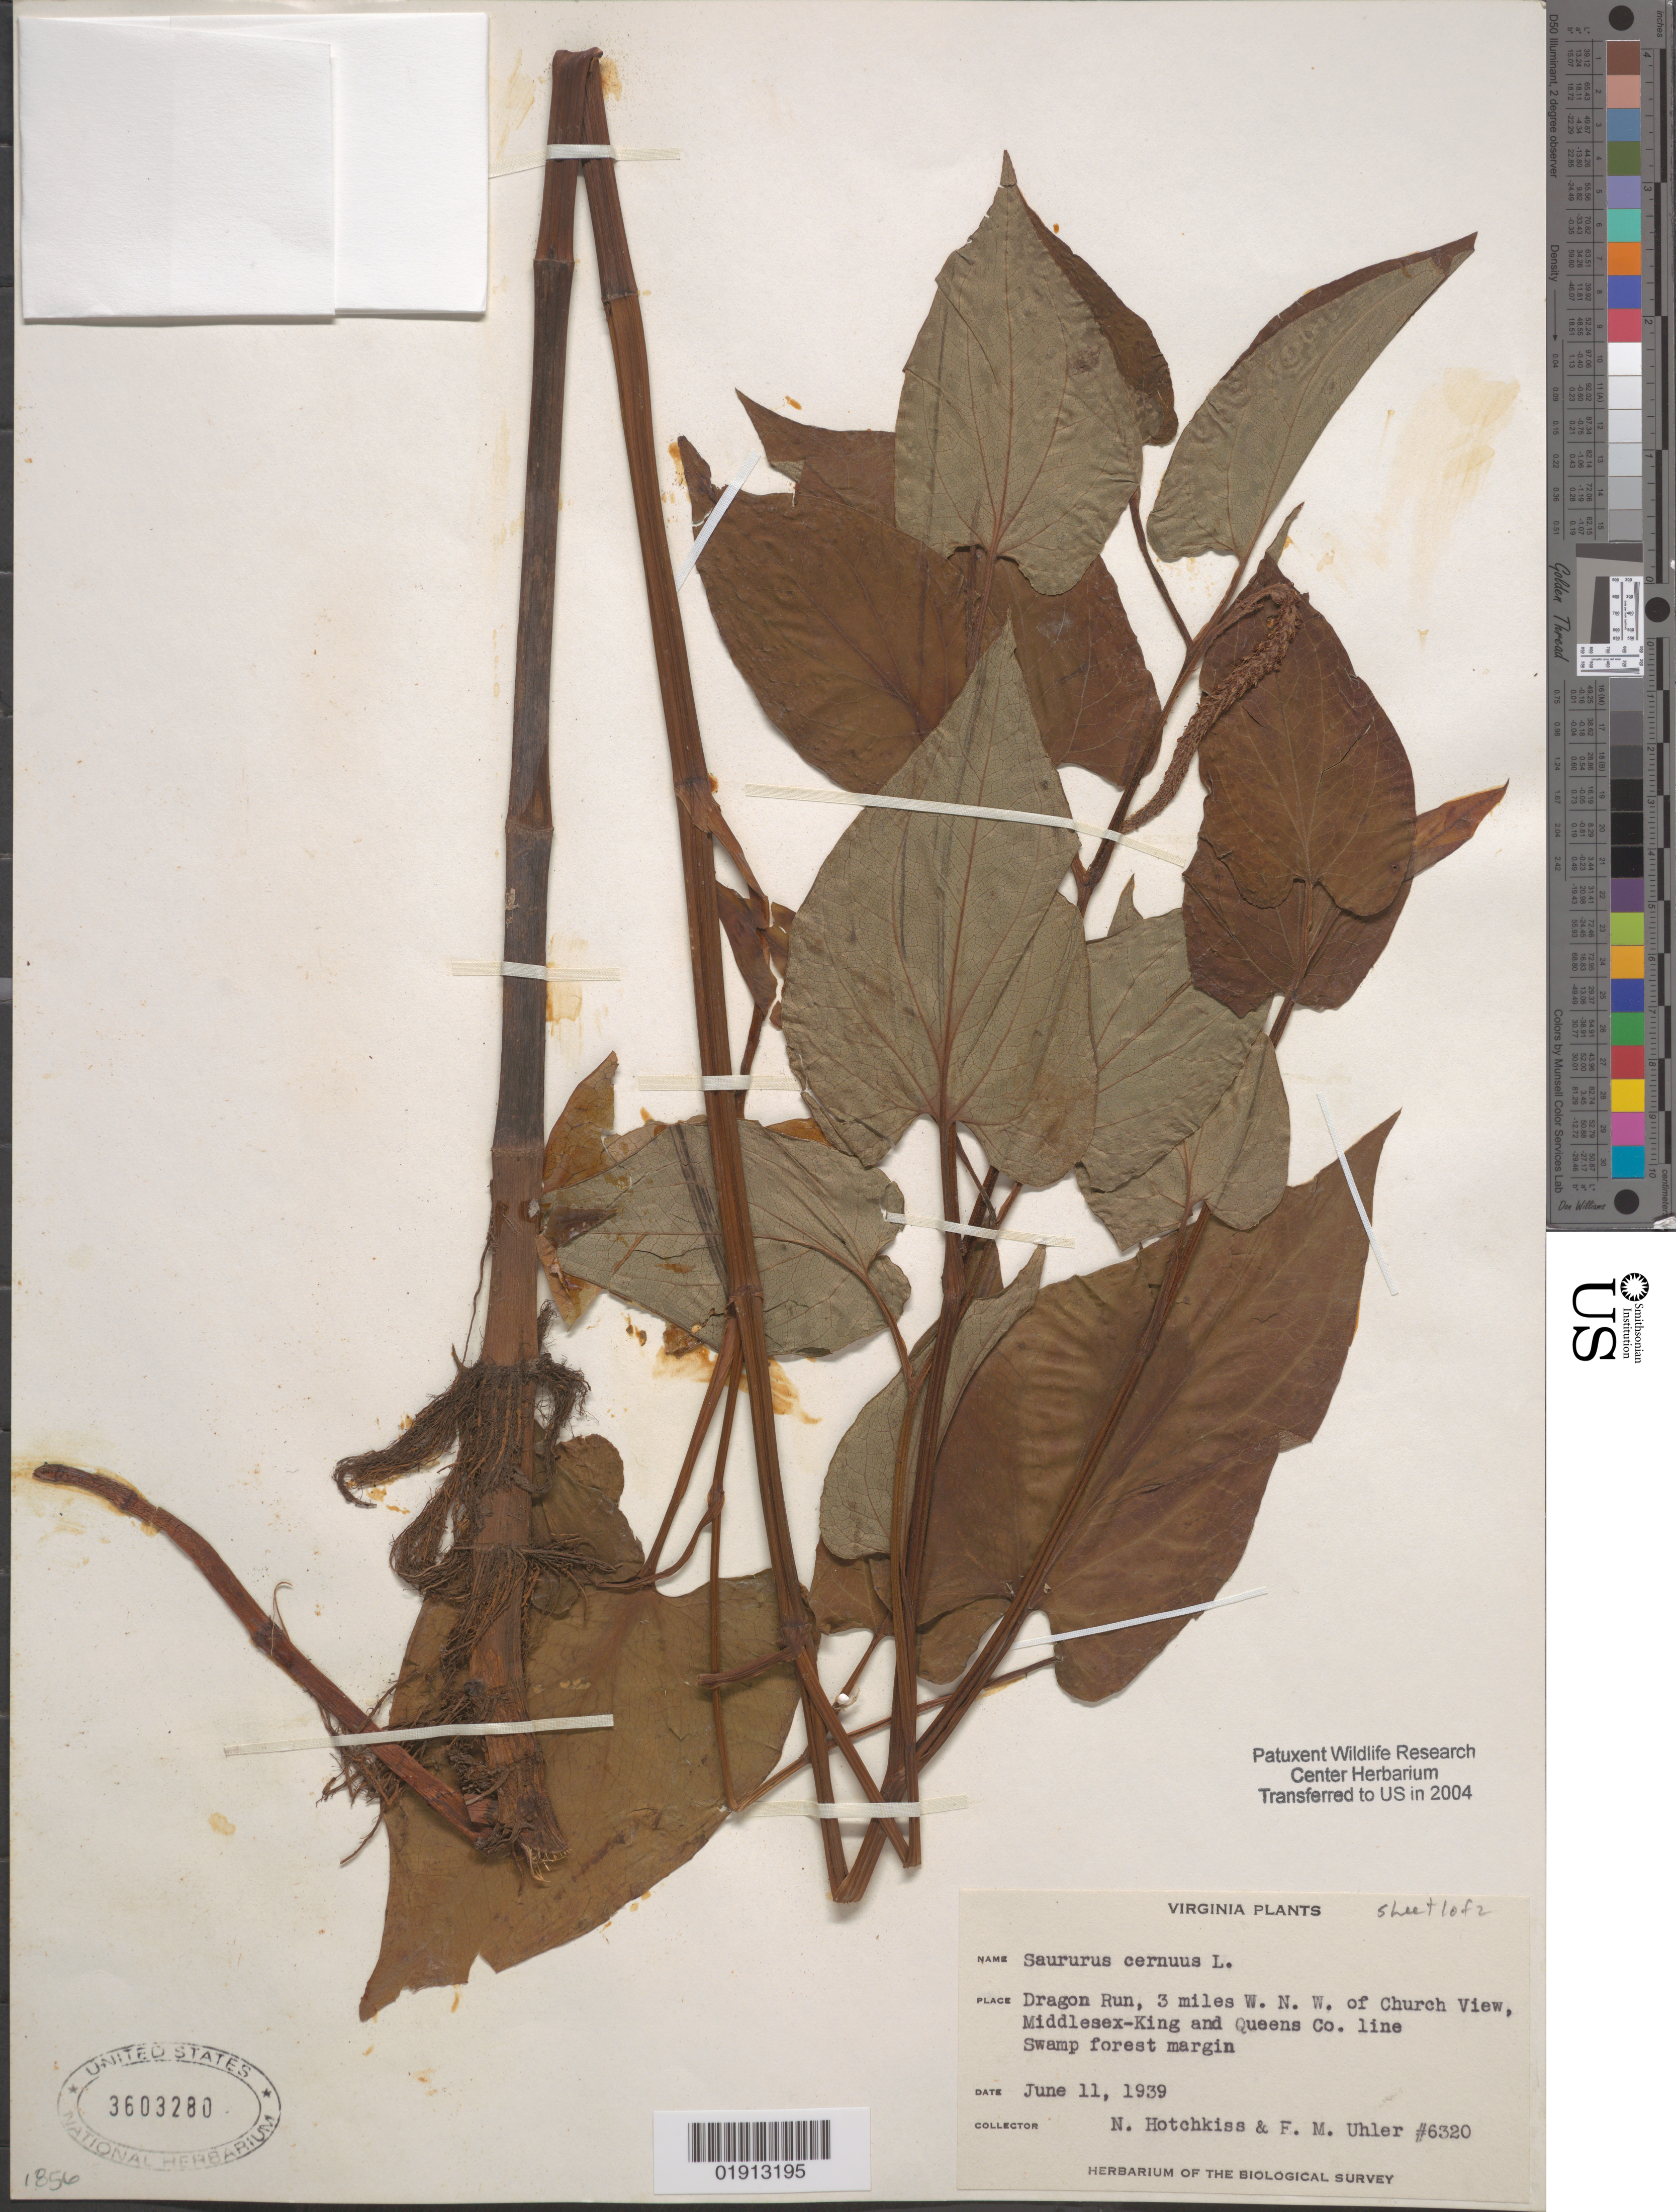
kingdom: Plantae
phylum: Tracheophyta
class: Magnoliopsida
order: Piperales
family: Saururaceae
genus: Saururus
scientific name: Saururus cernuus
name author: L.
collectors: N. Hotchkiss & F. M. Uhler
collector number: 6320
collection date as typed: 11 Jun 1939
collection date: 1939-06-11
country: United States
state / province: Virginia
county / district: King and Queen / Middlesex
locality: Dragon Run, 3 miles W. N. W. of Church View, Middlesex-King and Queens Co. line.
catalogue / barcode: US 3603280